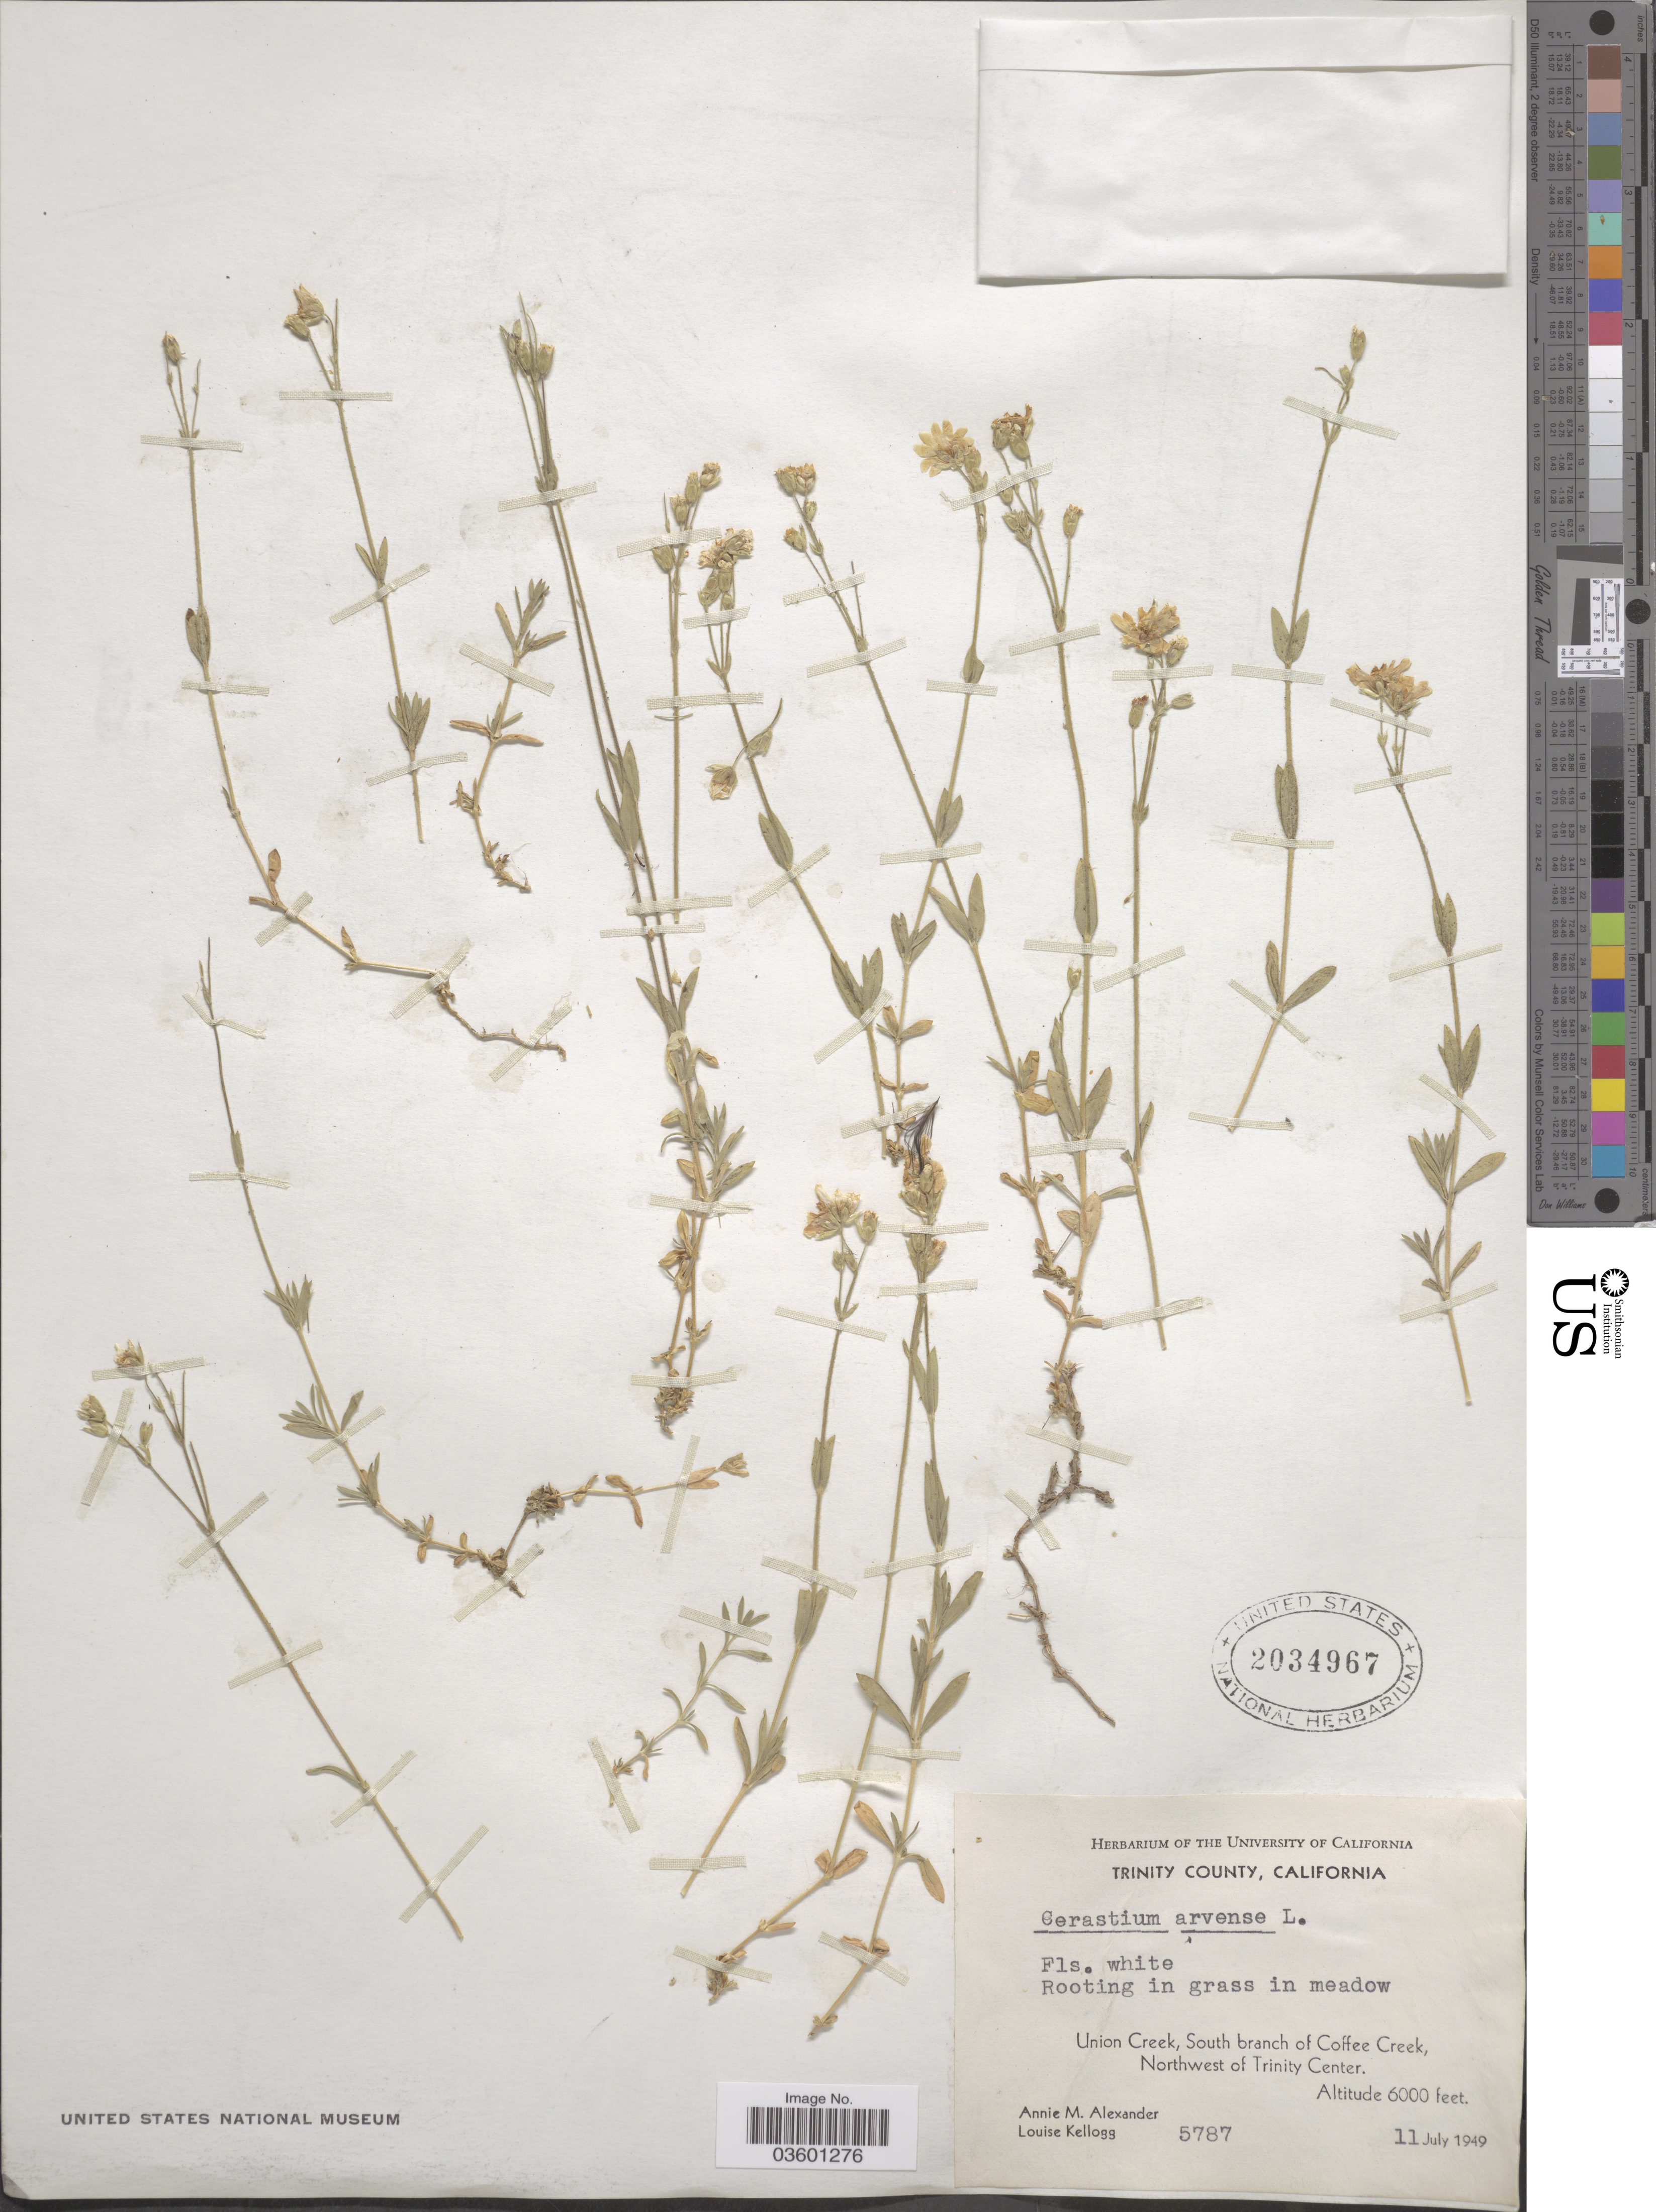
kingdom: Plantae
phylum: Tracheophyta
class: Magnoliopsida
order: Caryophyllales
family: Caryophyllaceae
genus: Cerastium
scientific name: Cerastium arvense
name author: L.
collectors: A. M. Alexander & L. Kellogg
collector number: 5787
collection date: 1949-07-11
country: United States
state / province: California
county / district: Trinity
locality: Trinity County. Union Creek, South branch of Coffee Creek, Northwest of Trinity Center.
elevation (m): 1829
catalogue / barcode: US 2034967